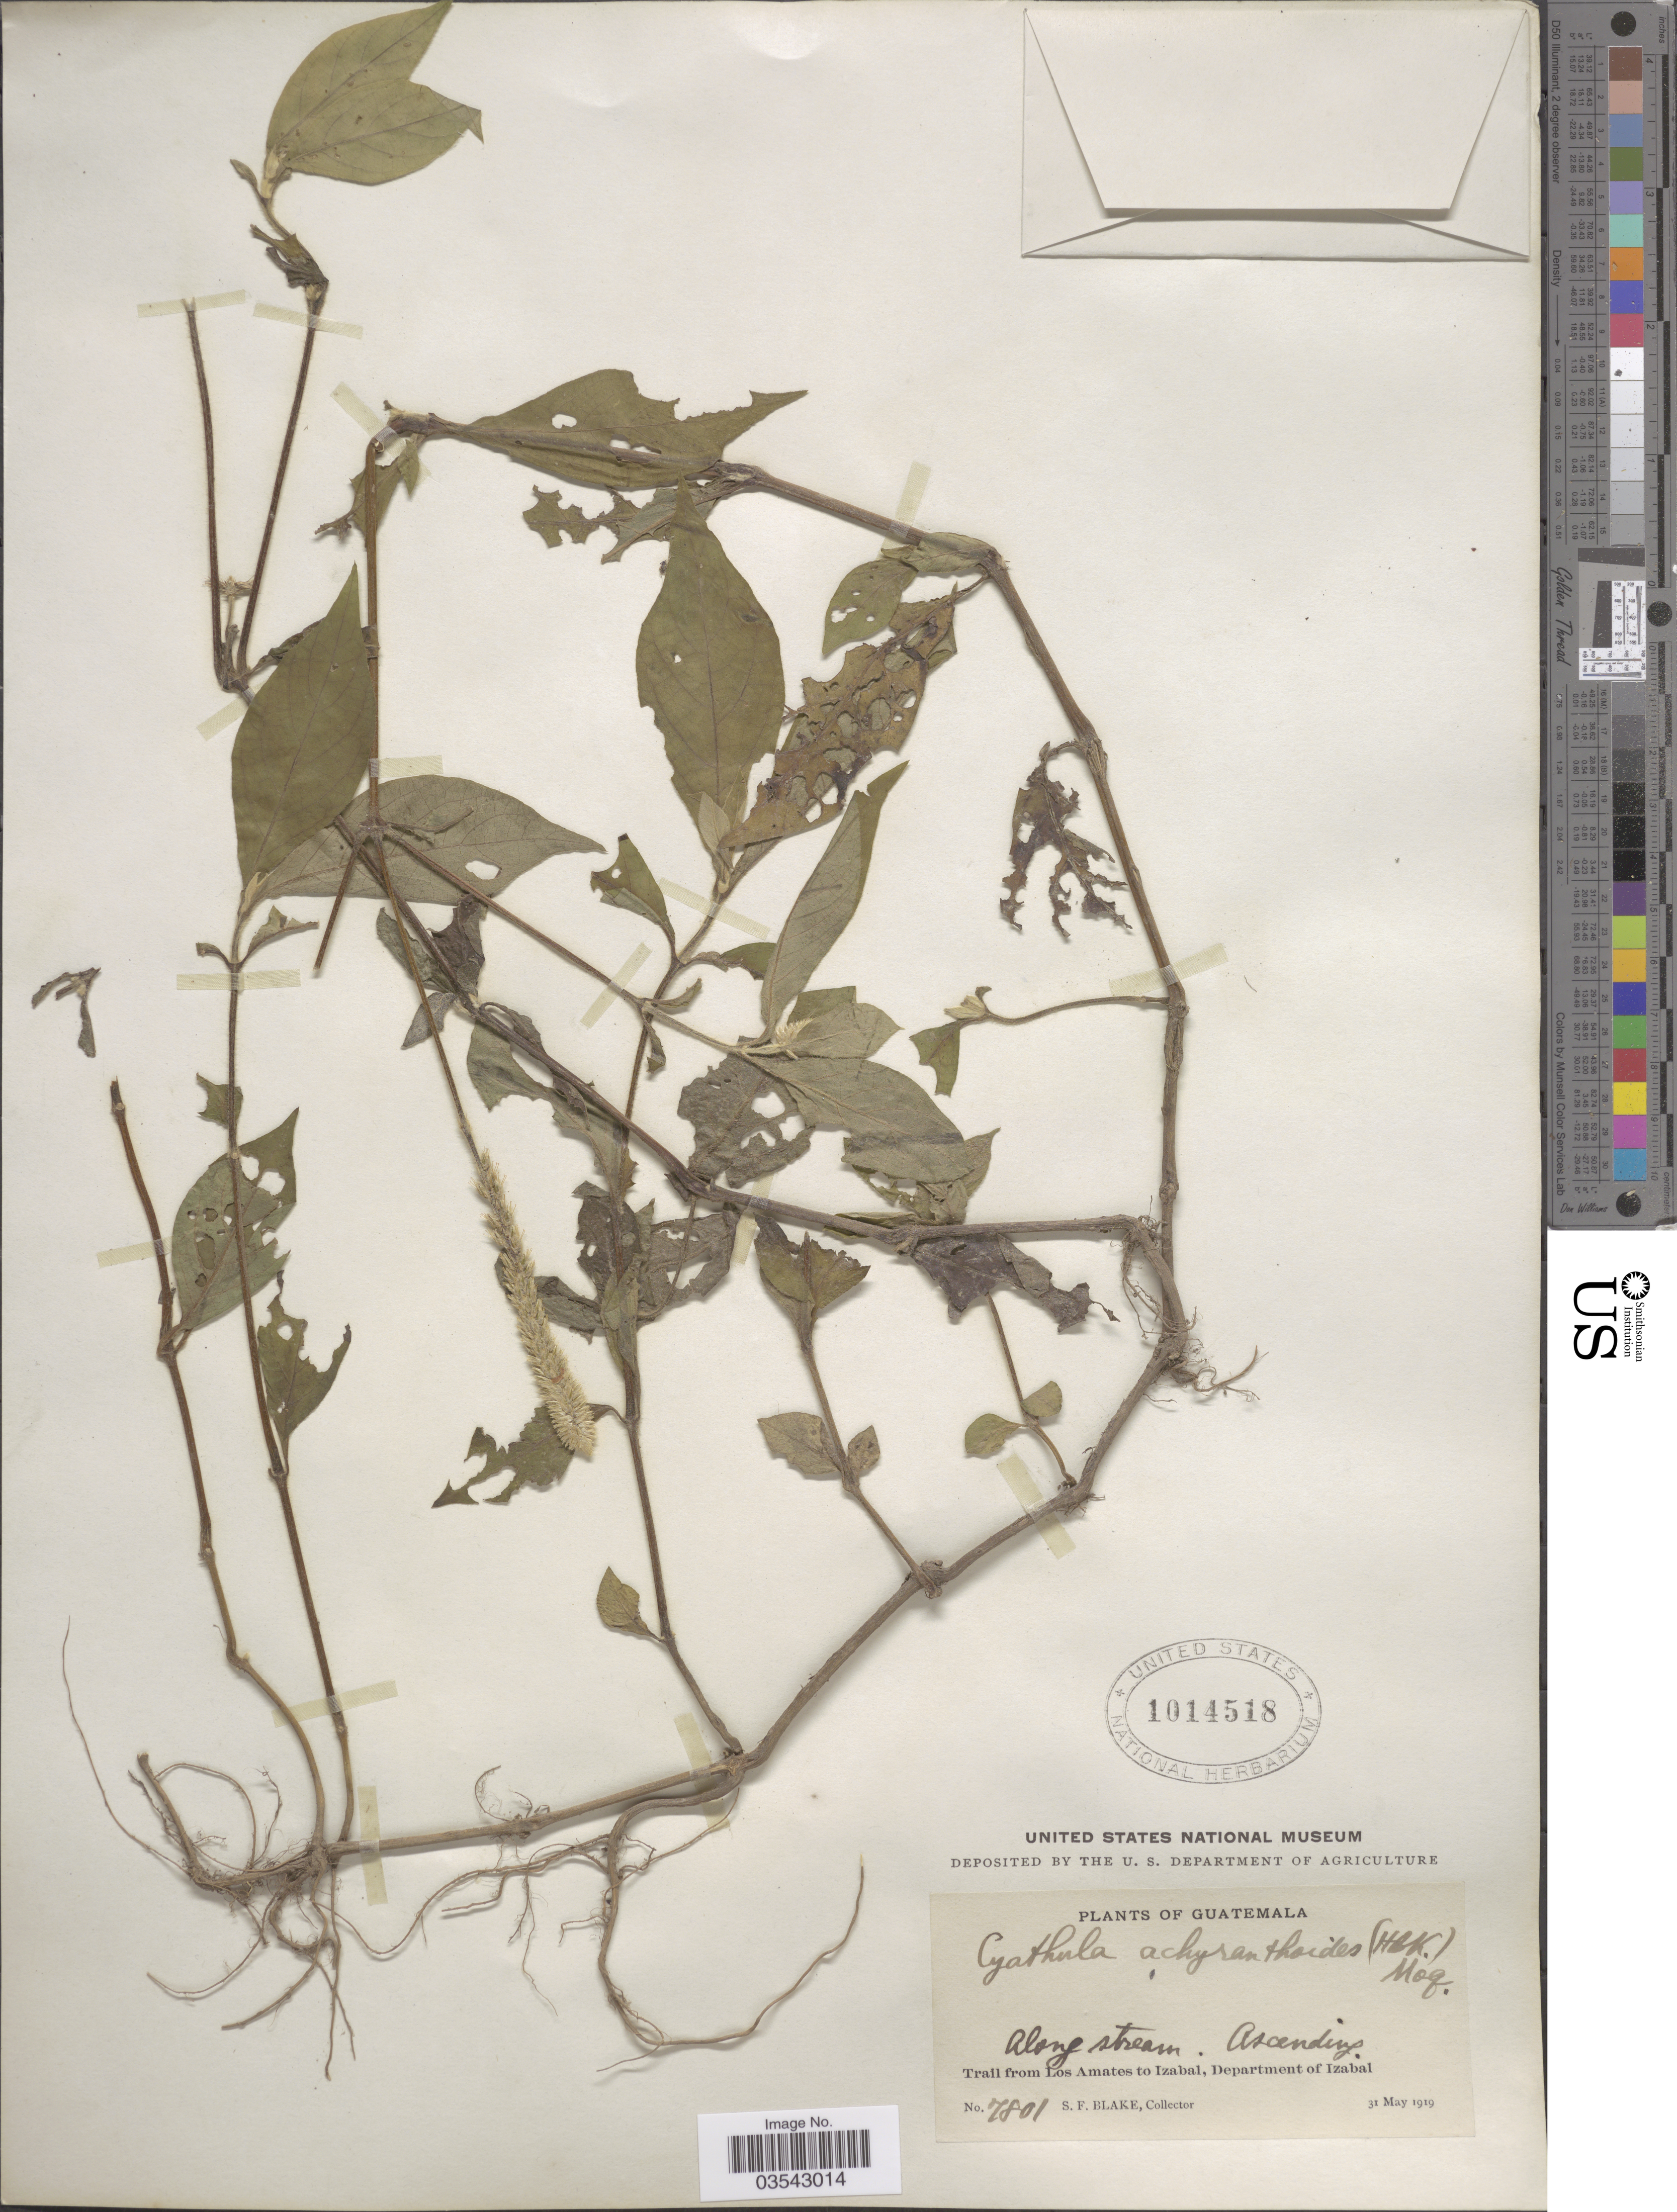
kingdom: Plantae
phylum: Tracheophyta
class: Magnoliopsida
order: Caryophyllales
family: Amaranthaceae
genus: Cyathula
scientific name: Cyathula achyranthoides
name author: (Kunth) Moq.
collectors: S. Blake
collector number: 7801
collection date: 1919-05-31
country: Guatemala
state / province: Izabal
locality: Trail from Los Amates to Izabal, Department of Izabal.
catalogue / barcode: US 1014518